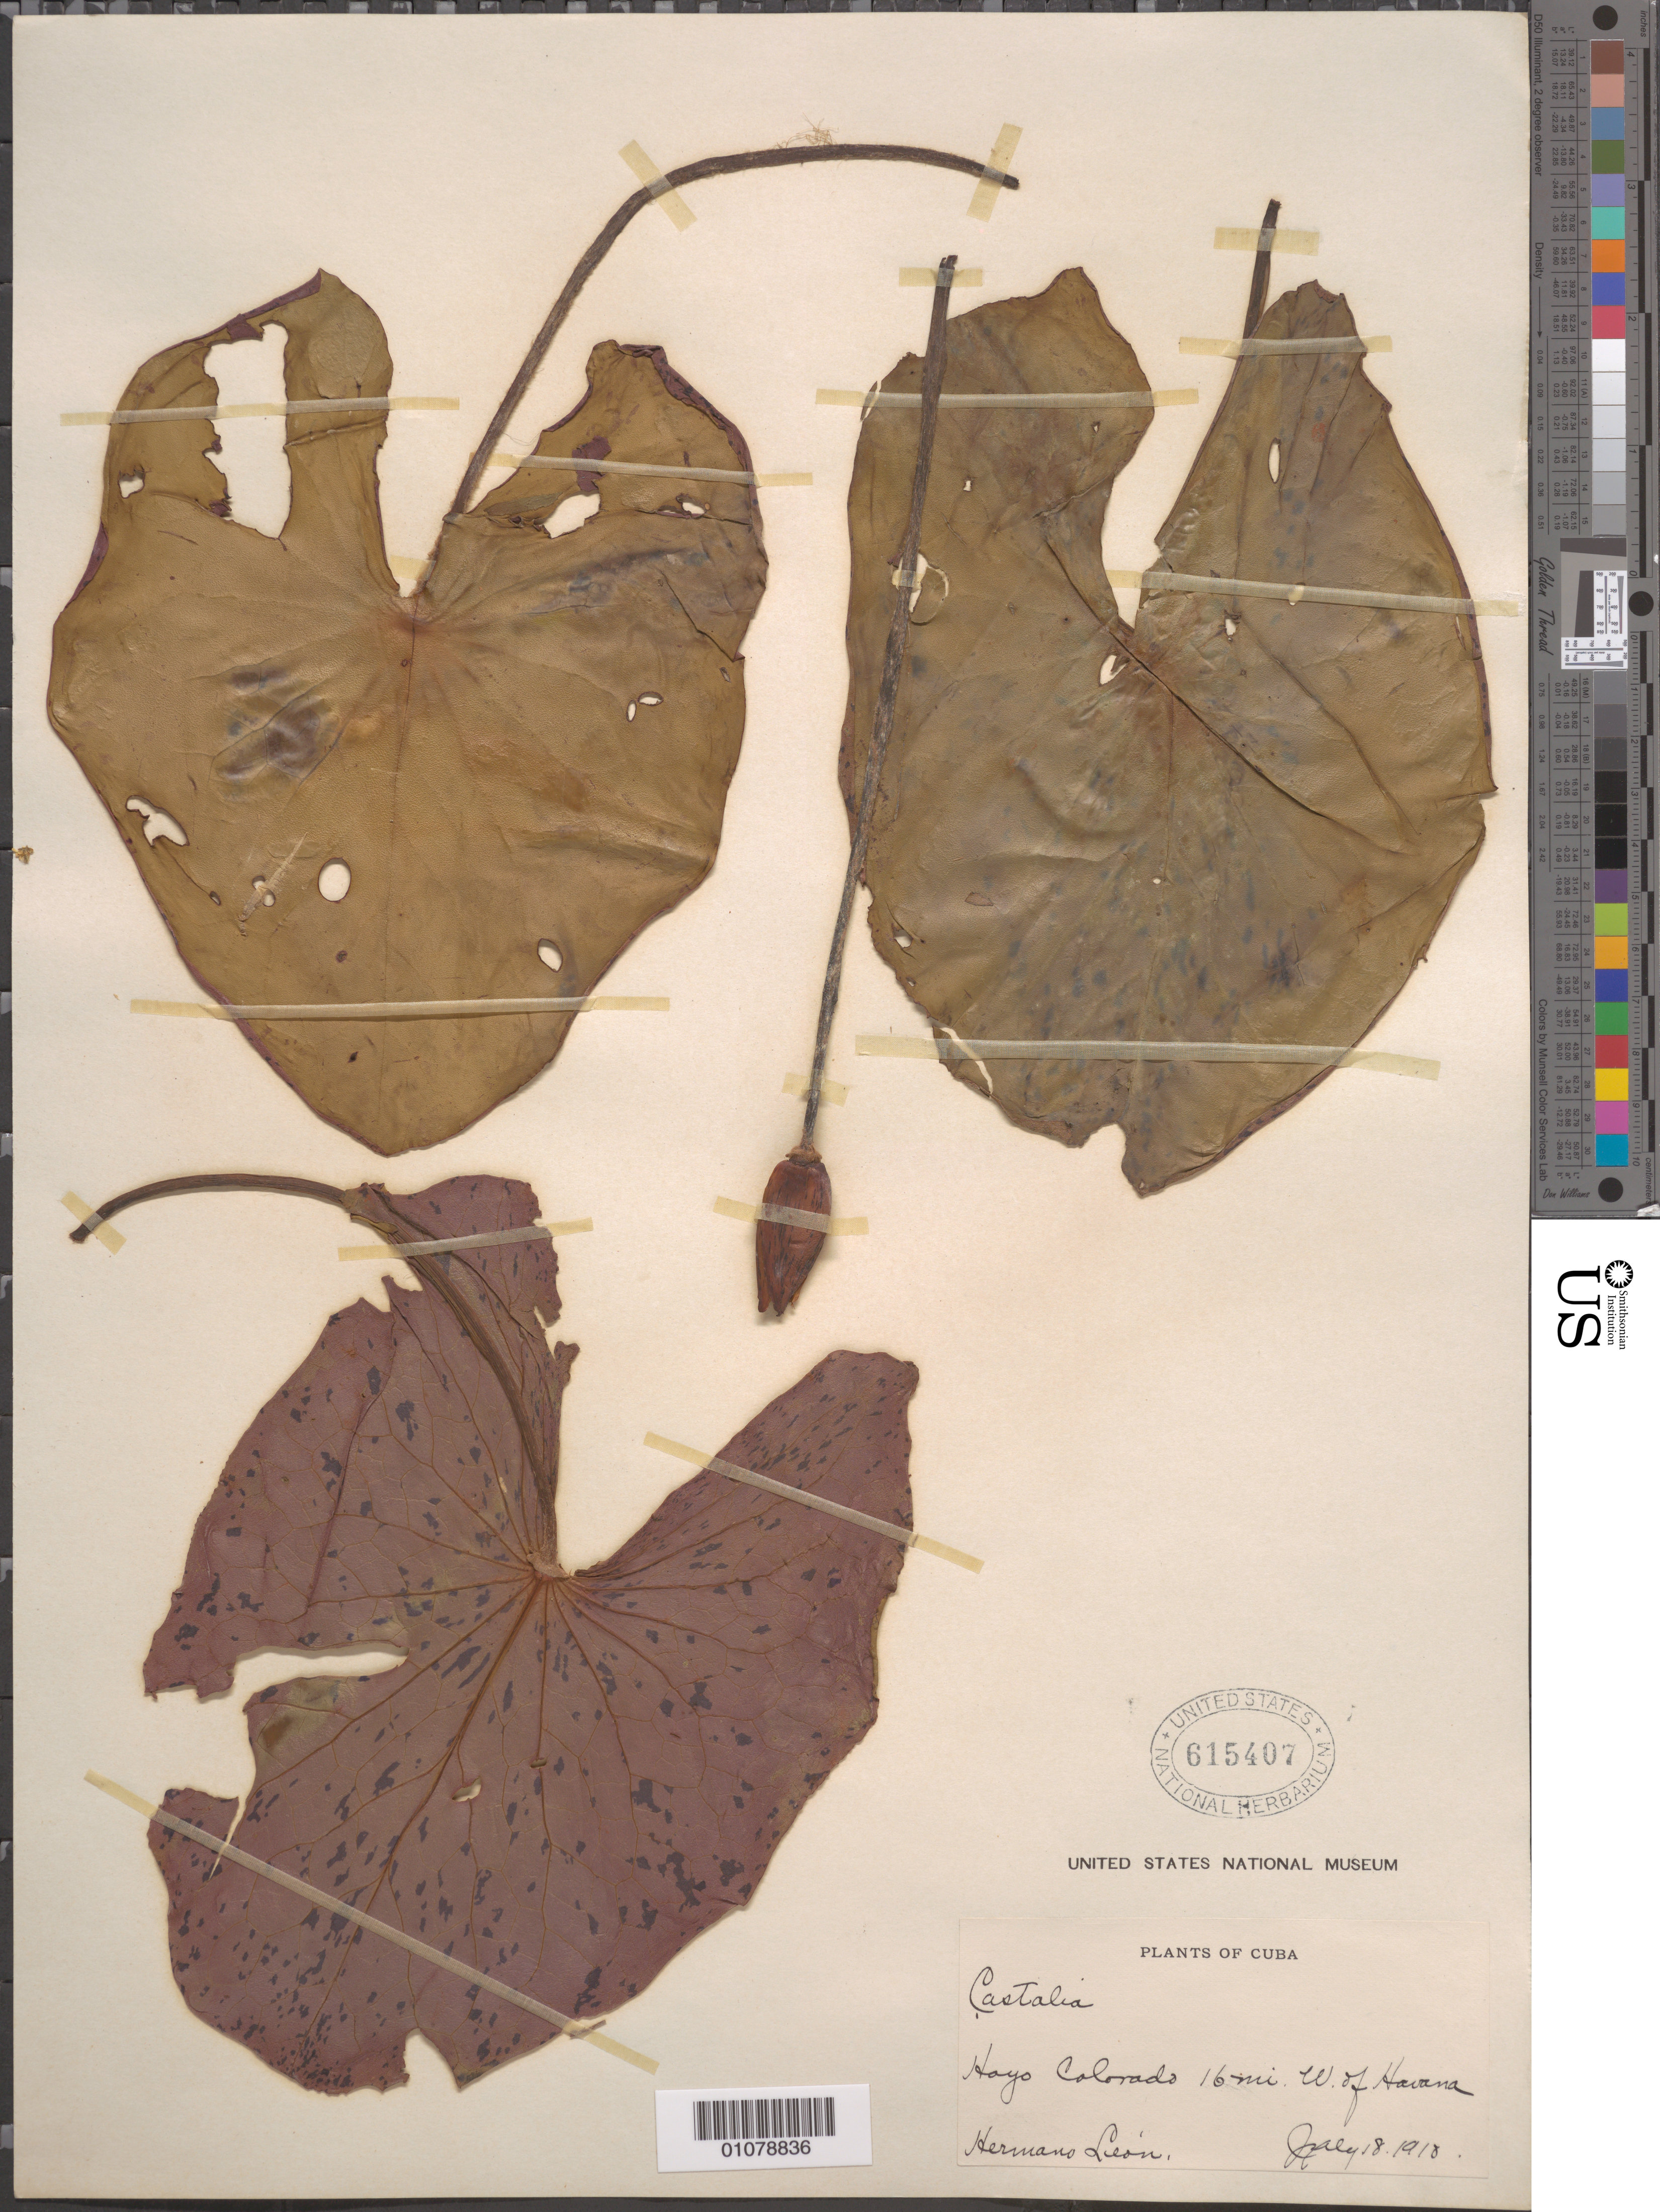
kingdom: Plantae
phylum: Tracheophyta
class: Magnoliopsida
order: Nymphaeales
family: Nymphaeaceae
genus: Nymphaea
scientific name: Nymphaea amazonum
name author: Mart. & Zucc.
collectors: Bro. León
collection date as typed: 18 Jul 1918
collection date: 1918-07-18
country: Cuba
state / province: La Habana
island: Cuba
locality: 16 mi W of Havana Hayo Colorado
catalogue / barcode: US 615407